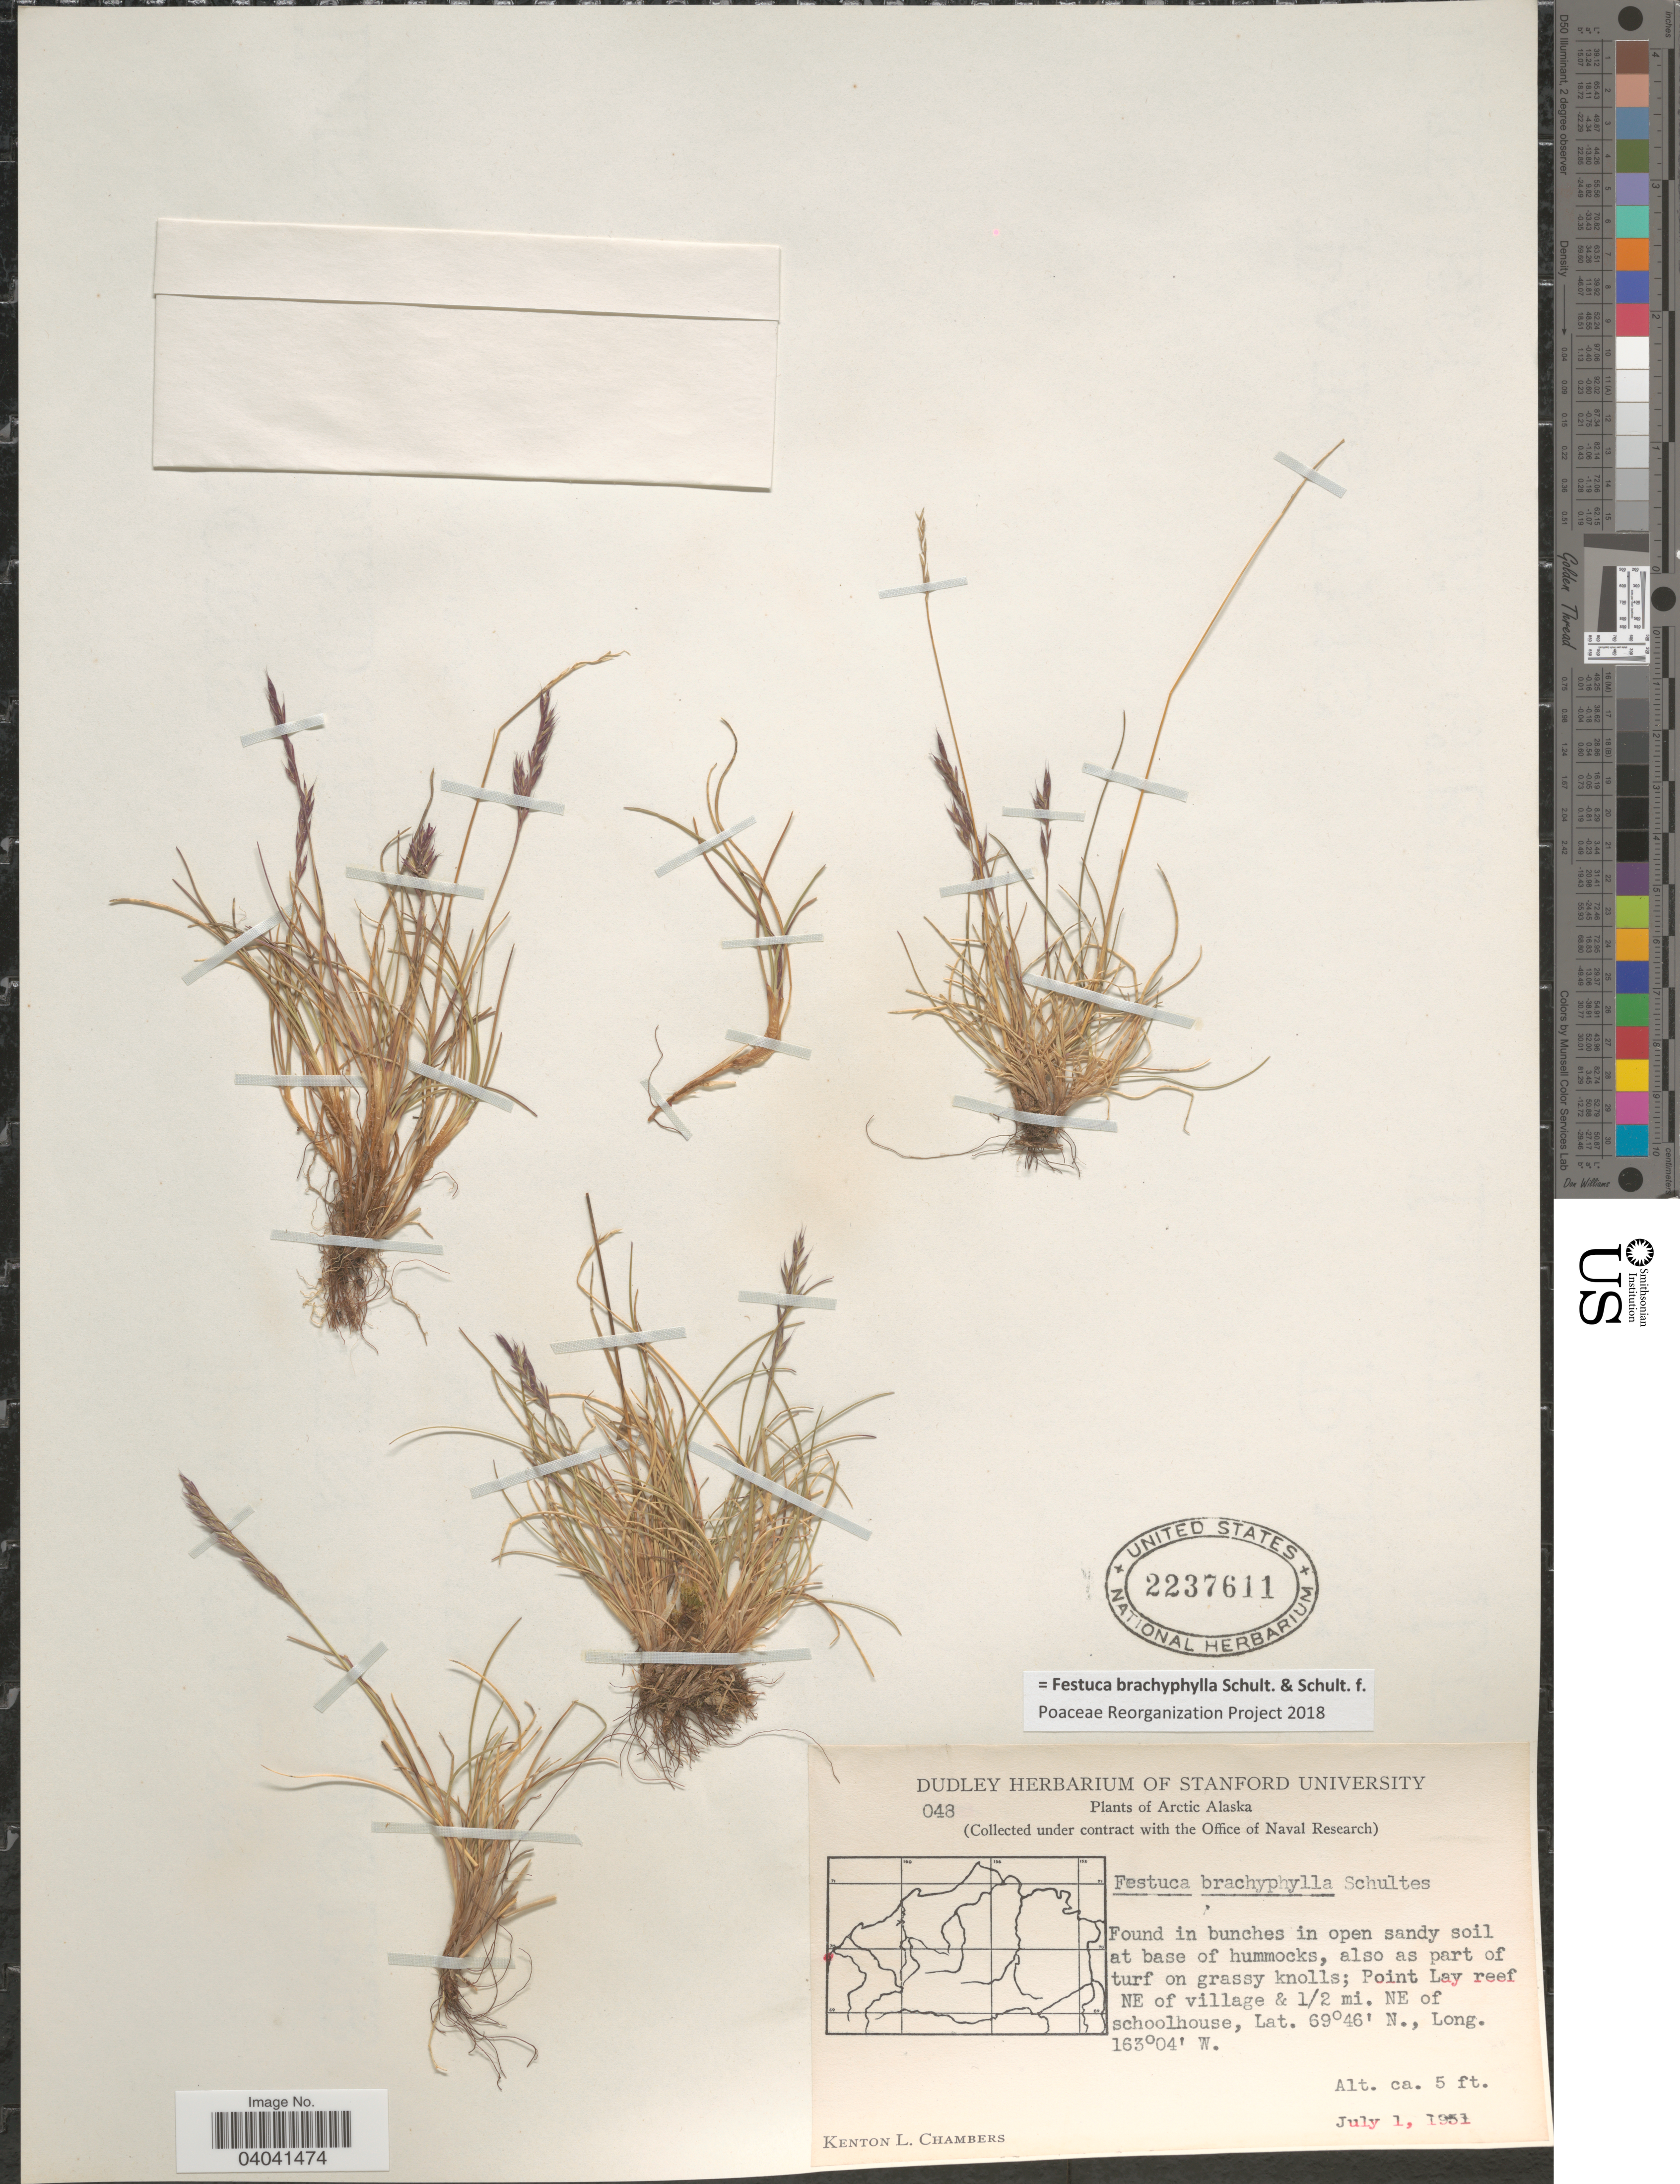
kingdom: Plantae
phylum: Tracheophyta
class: Liliopsida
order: Poales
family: Poaceae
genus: Festuca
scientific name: Festuca brachyphylla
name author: Schult. & Schult. f.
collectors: K. L. Chambers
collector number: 048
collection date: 1951-07-01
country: United States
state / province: Alaska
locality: Arctic Alaska. Point Lay reef NE of village 1/2 mi. NE of schoolhouse.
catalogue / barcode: US 2237611